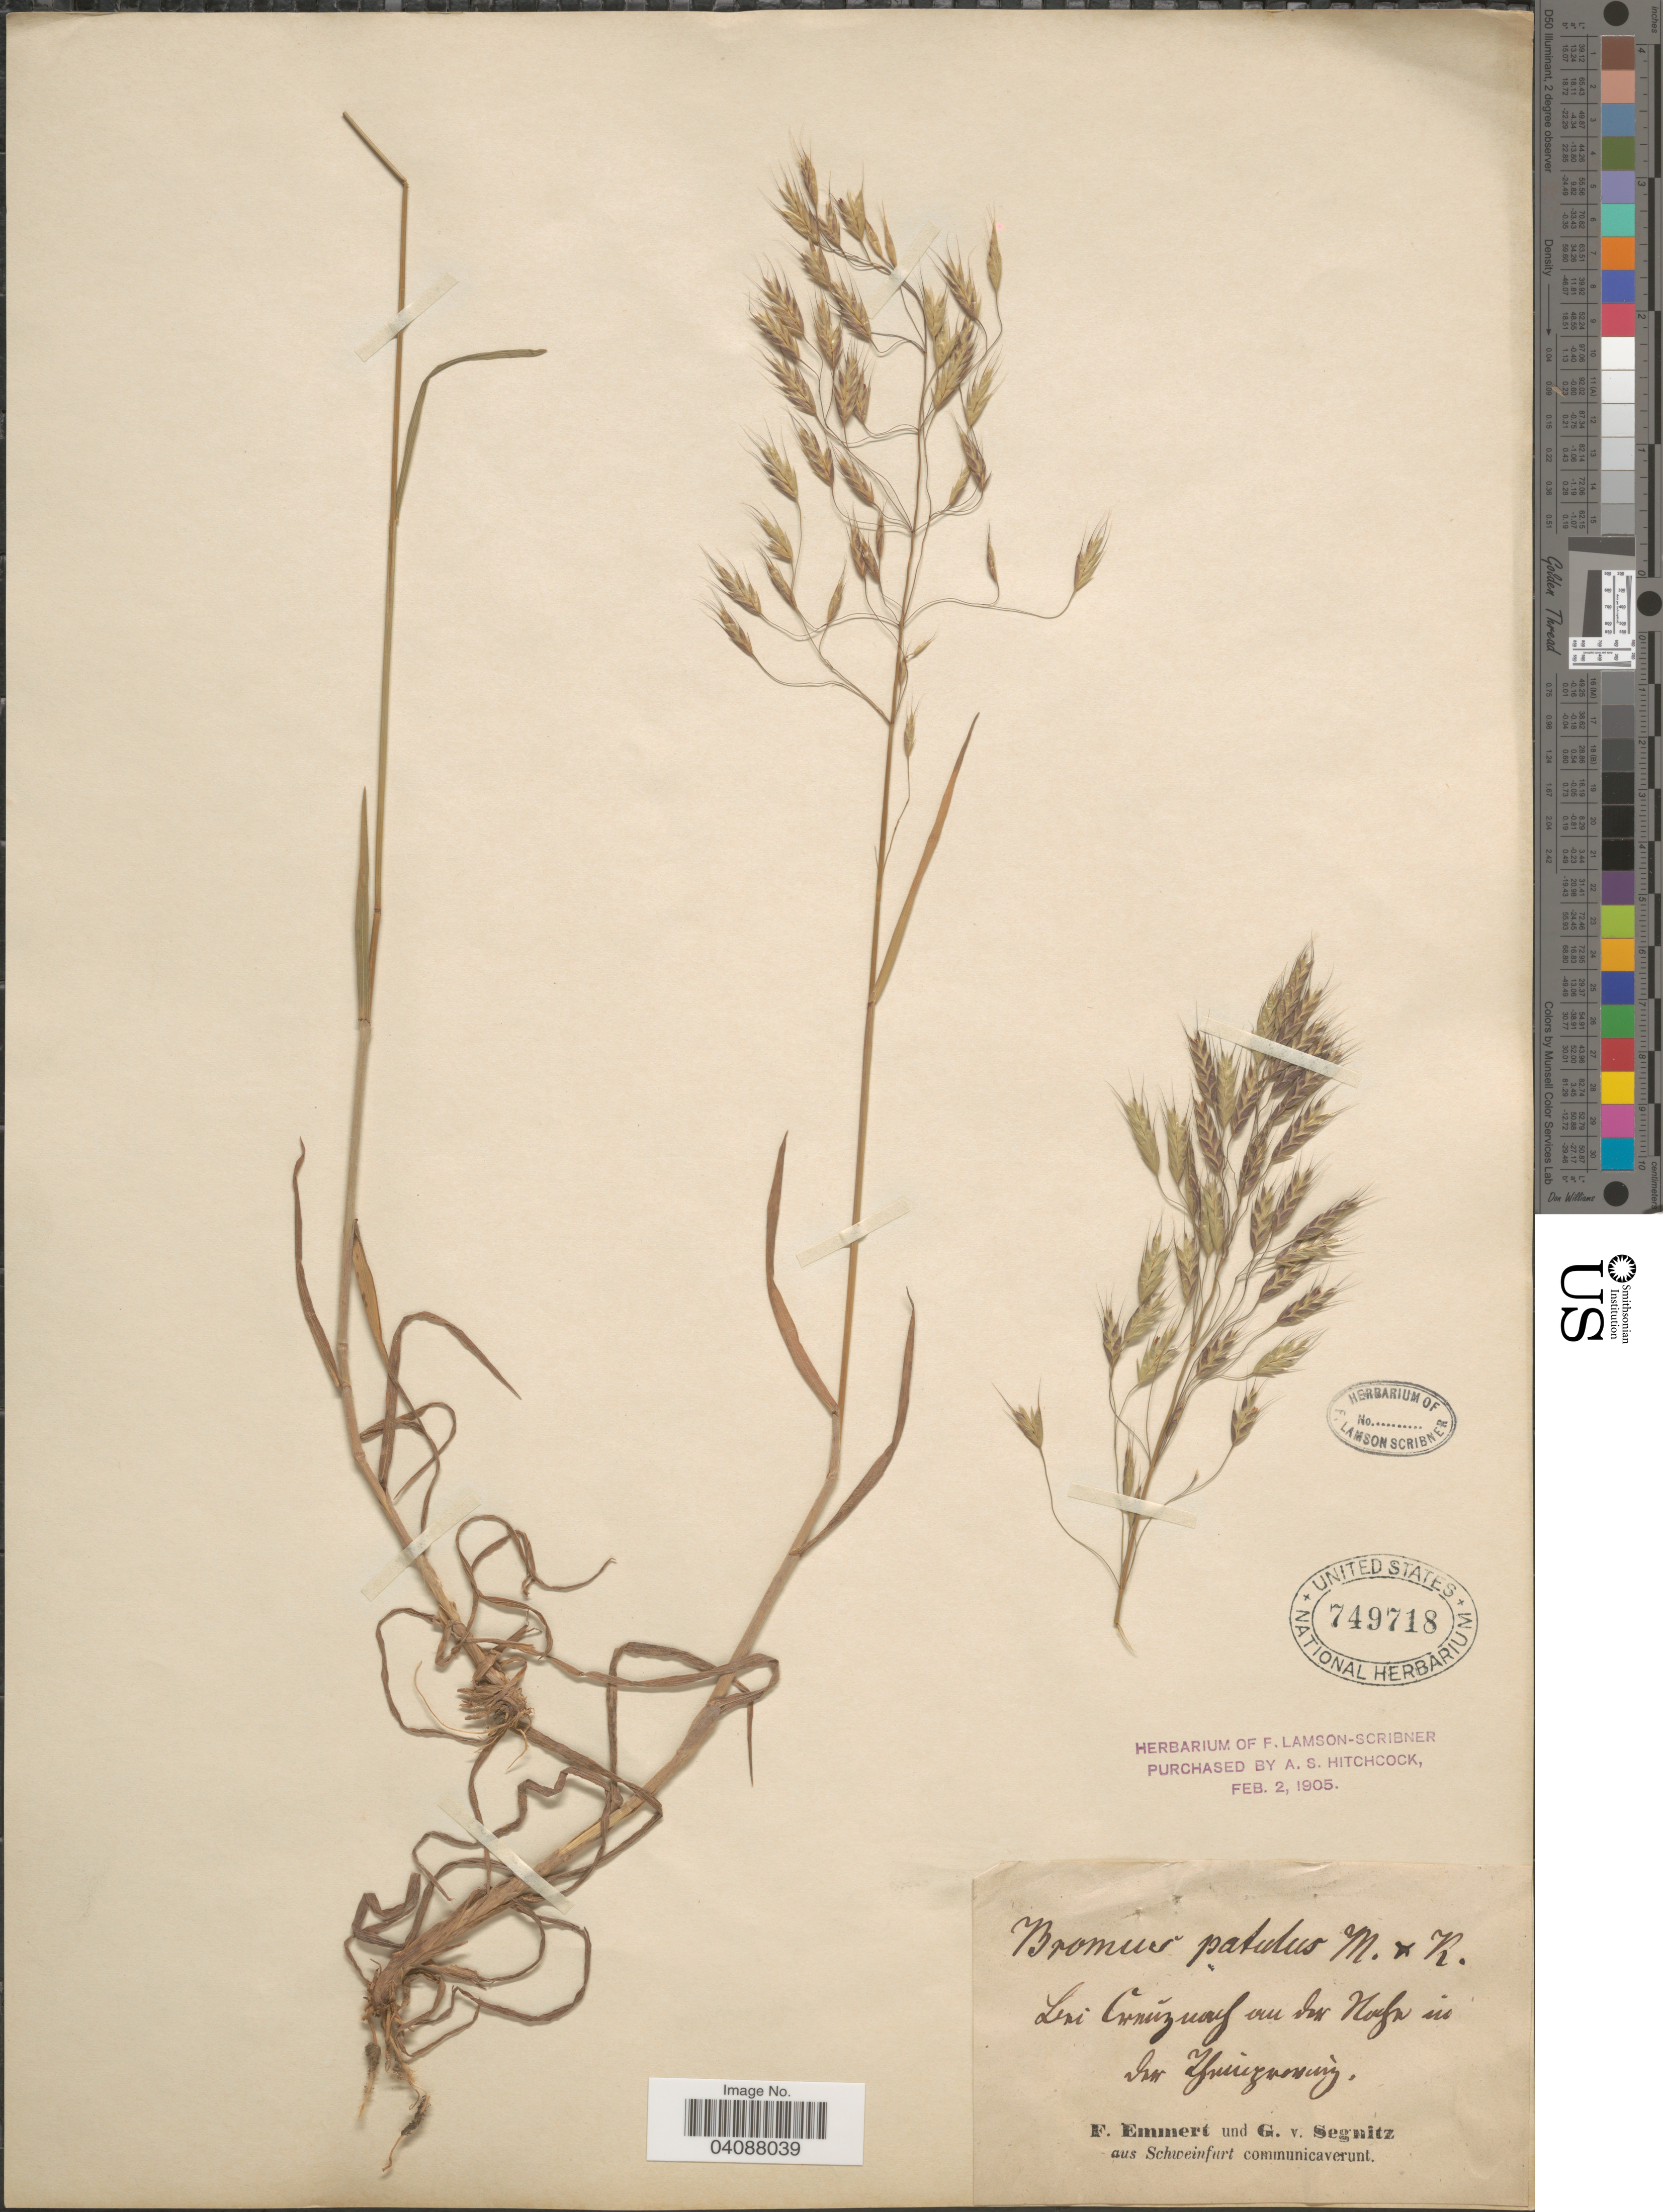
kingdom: Plantae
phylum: Tracheophyta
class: Liliopsida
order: Poales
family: Poaceae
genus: Bromus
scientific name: Bromus japonicus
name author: Houtt.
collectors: F. Emmert & G. Segnitz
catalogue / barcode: US 749718